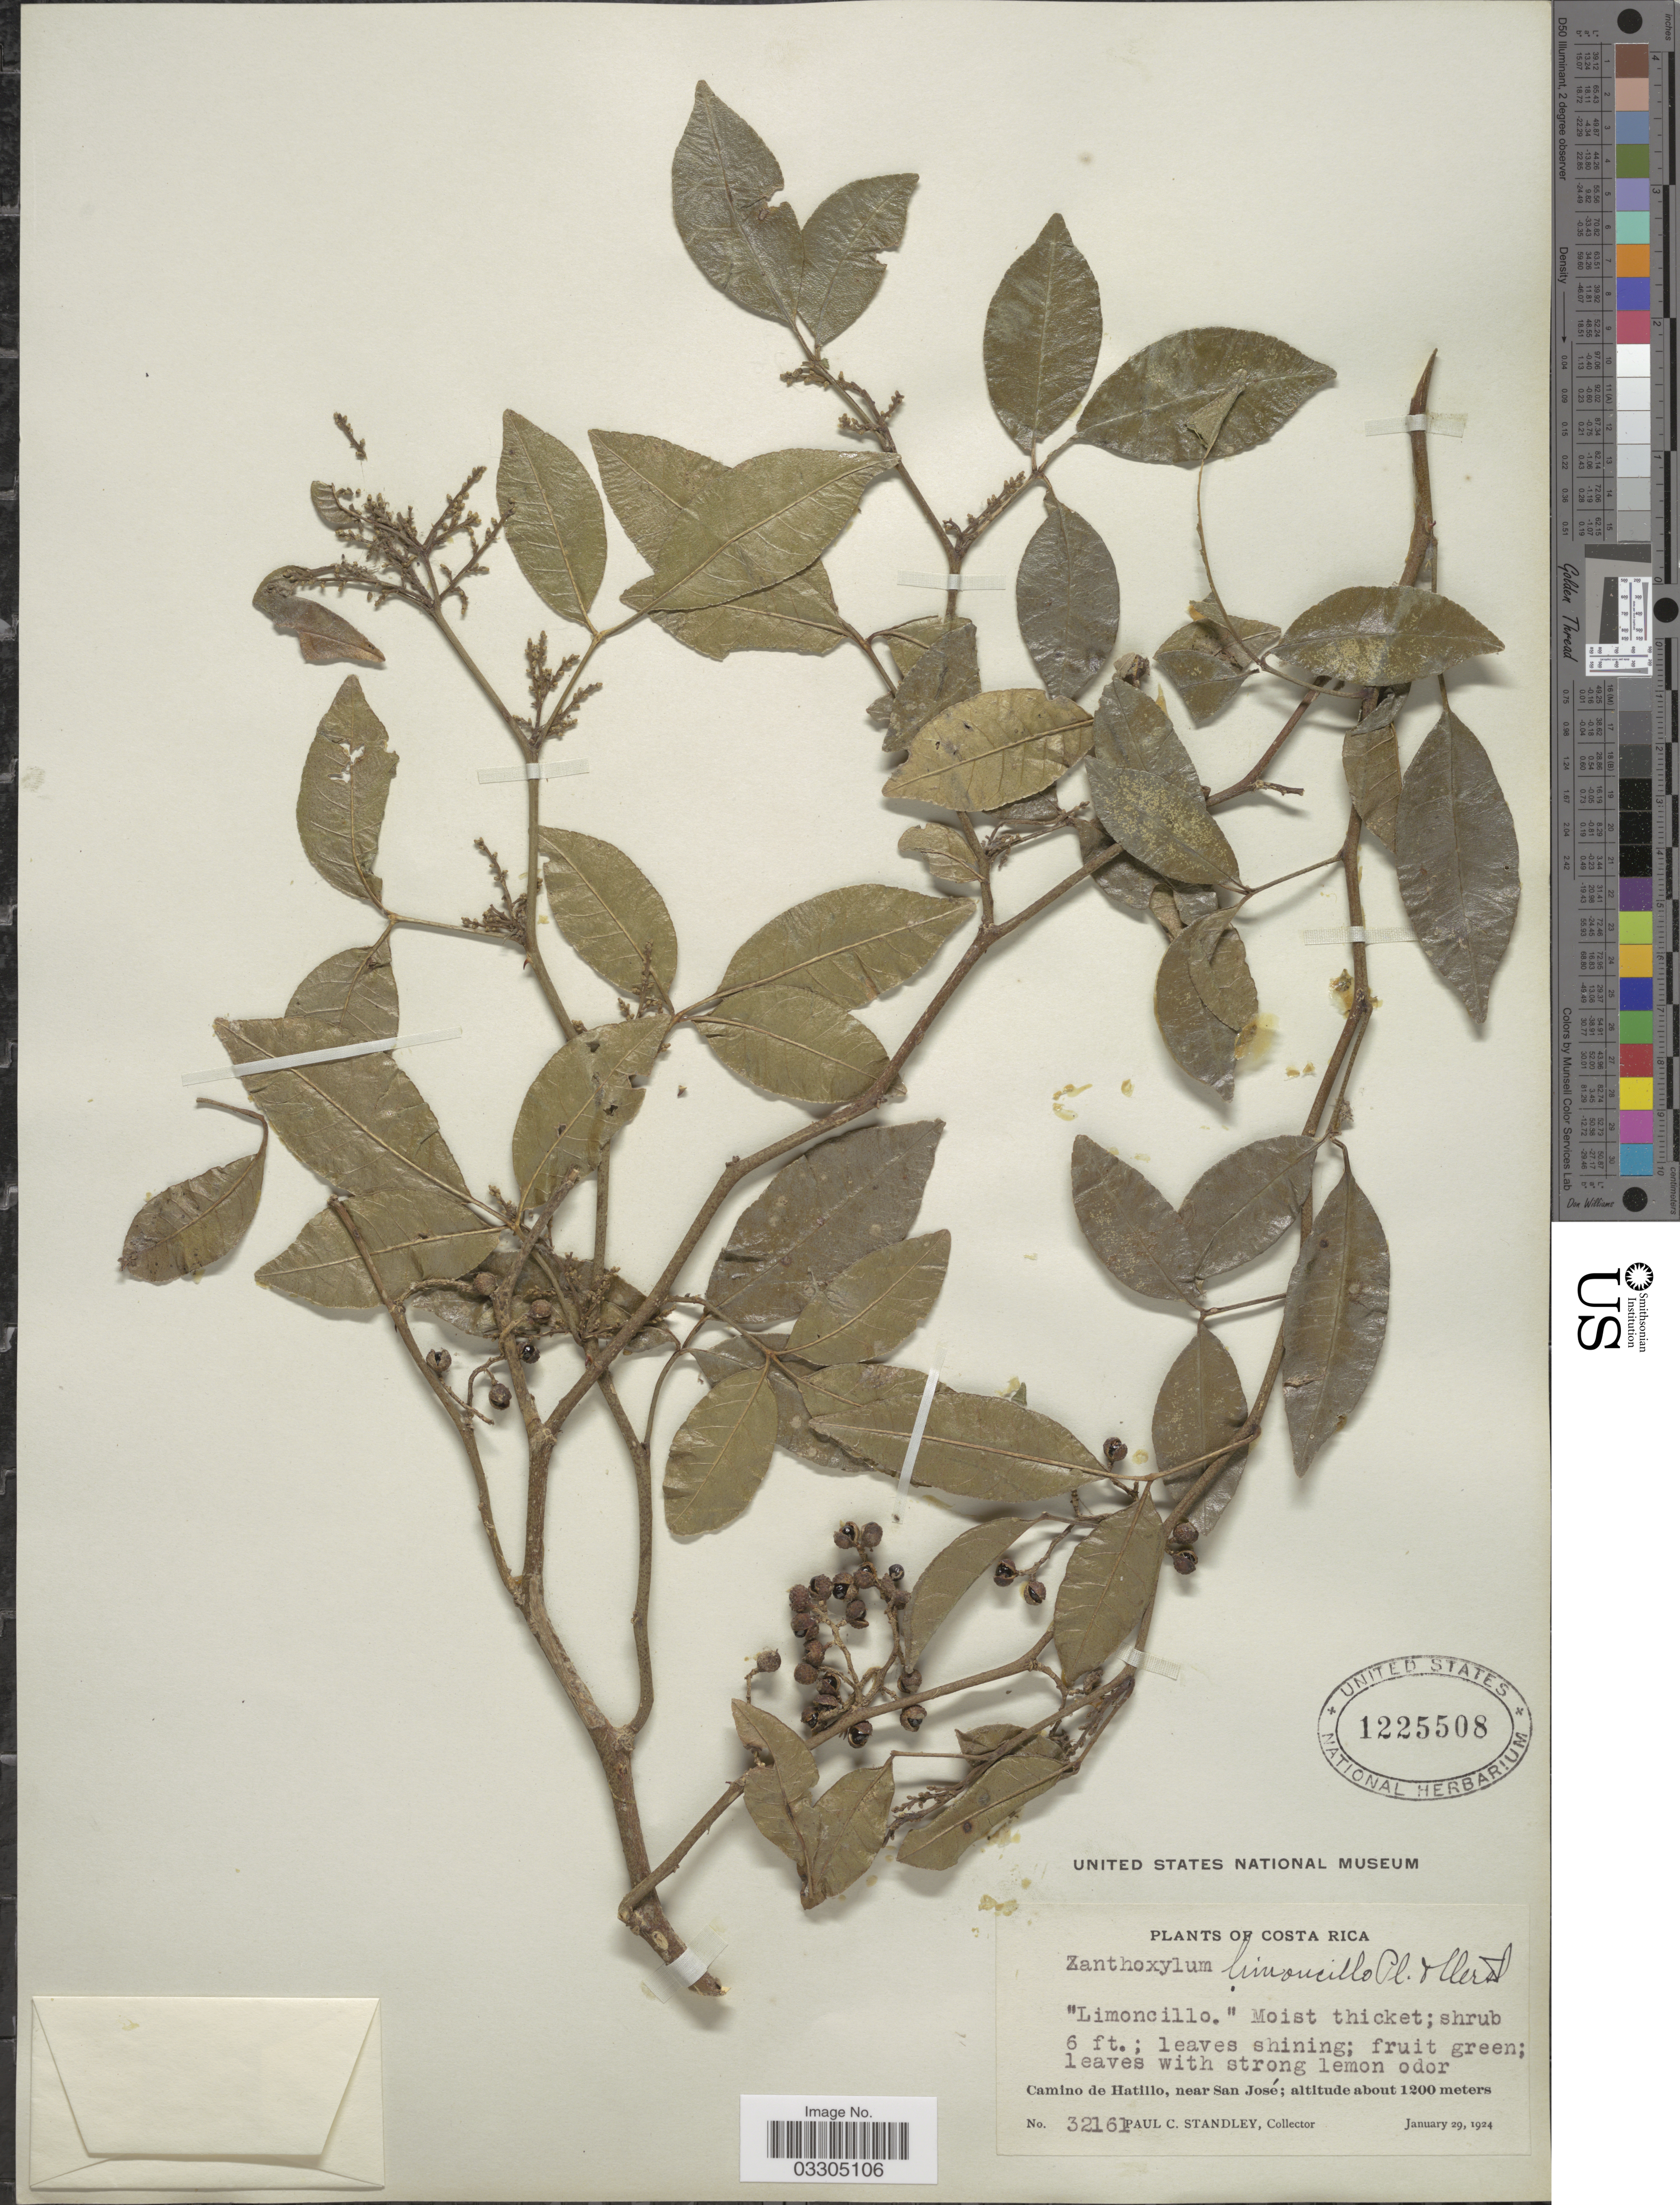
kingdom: Plantae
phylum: Tracheophyta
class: Magnoliopsida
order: Sapindales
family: Rutaceae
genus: Zanthoxylum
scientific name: Zanthoxylum limoncello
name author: Planch. & Oerst.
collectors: P. C. Standley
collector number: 32161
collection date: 1924-01-29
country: Costa Rica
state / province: San José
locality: Camino de Hatillo, near San José.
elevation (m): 1200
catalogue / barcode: US 1225508